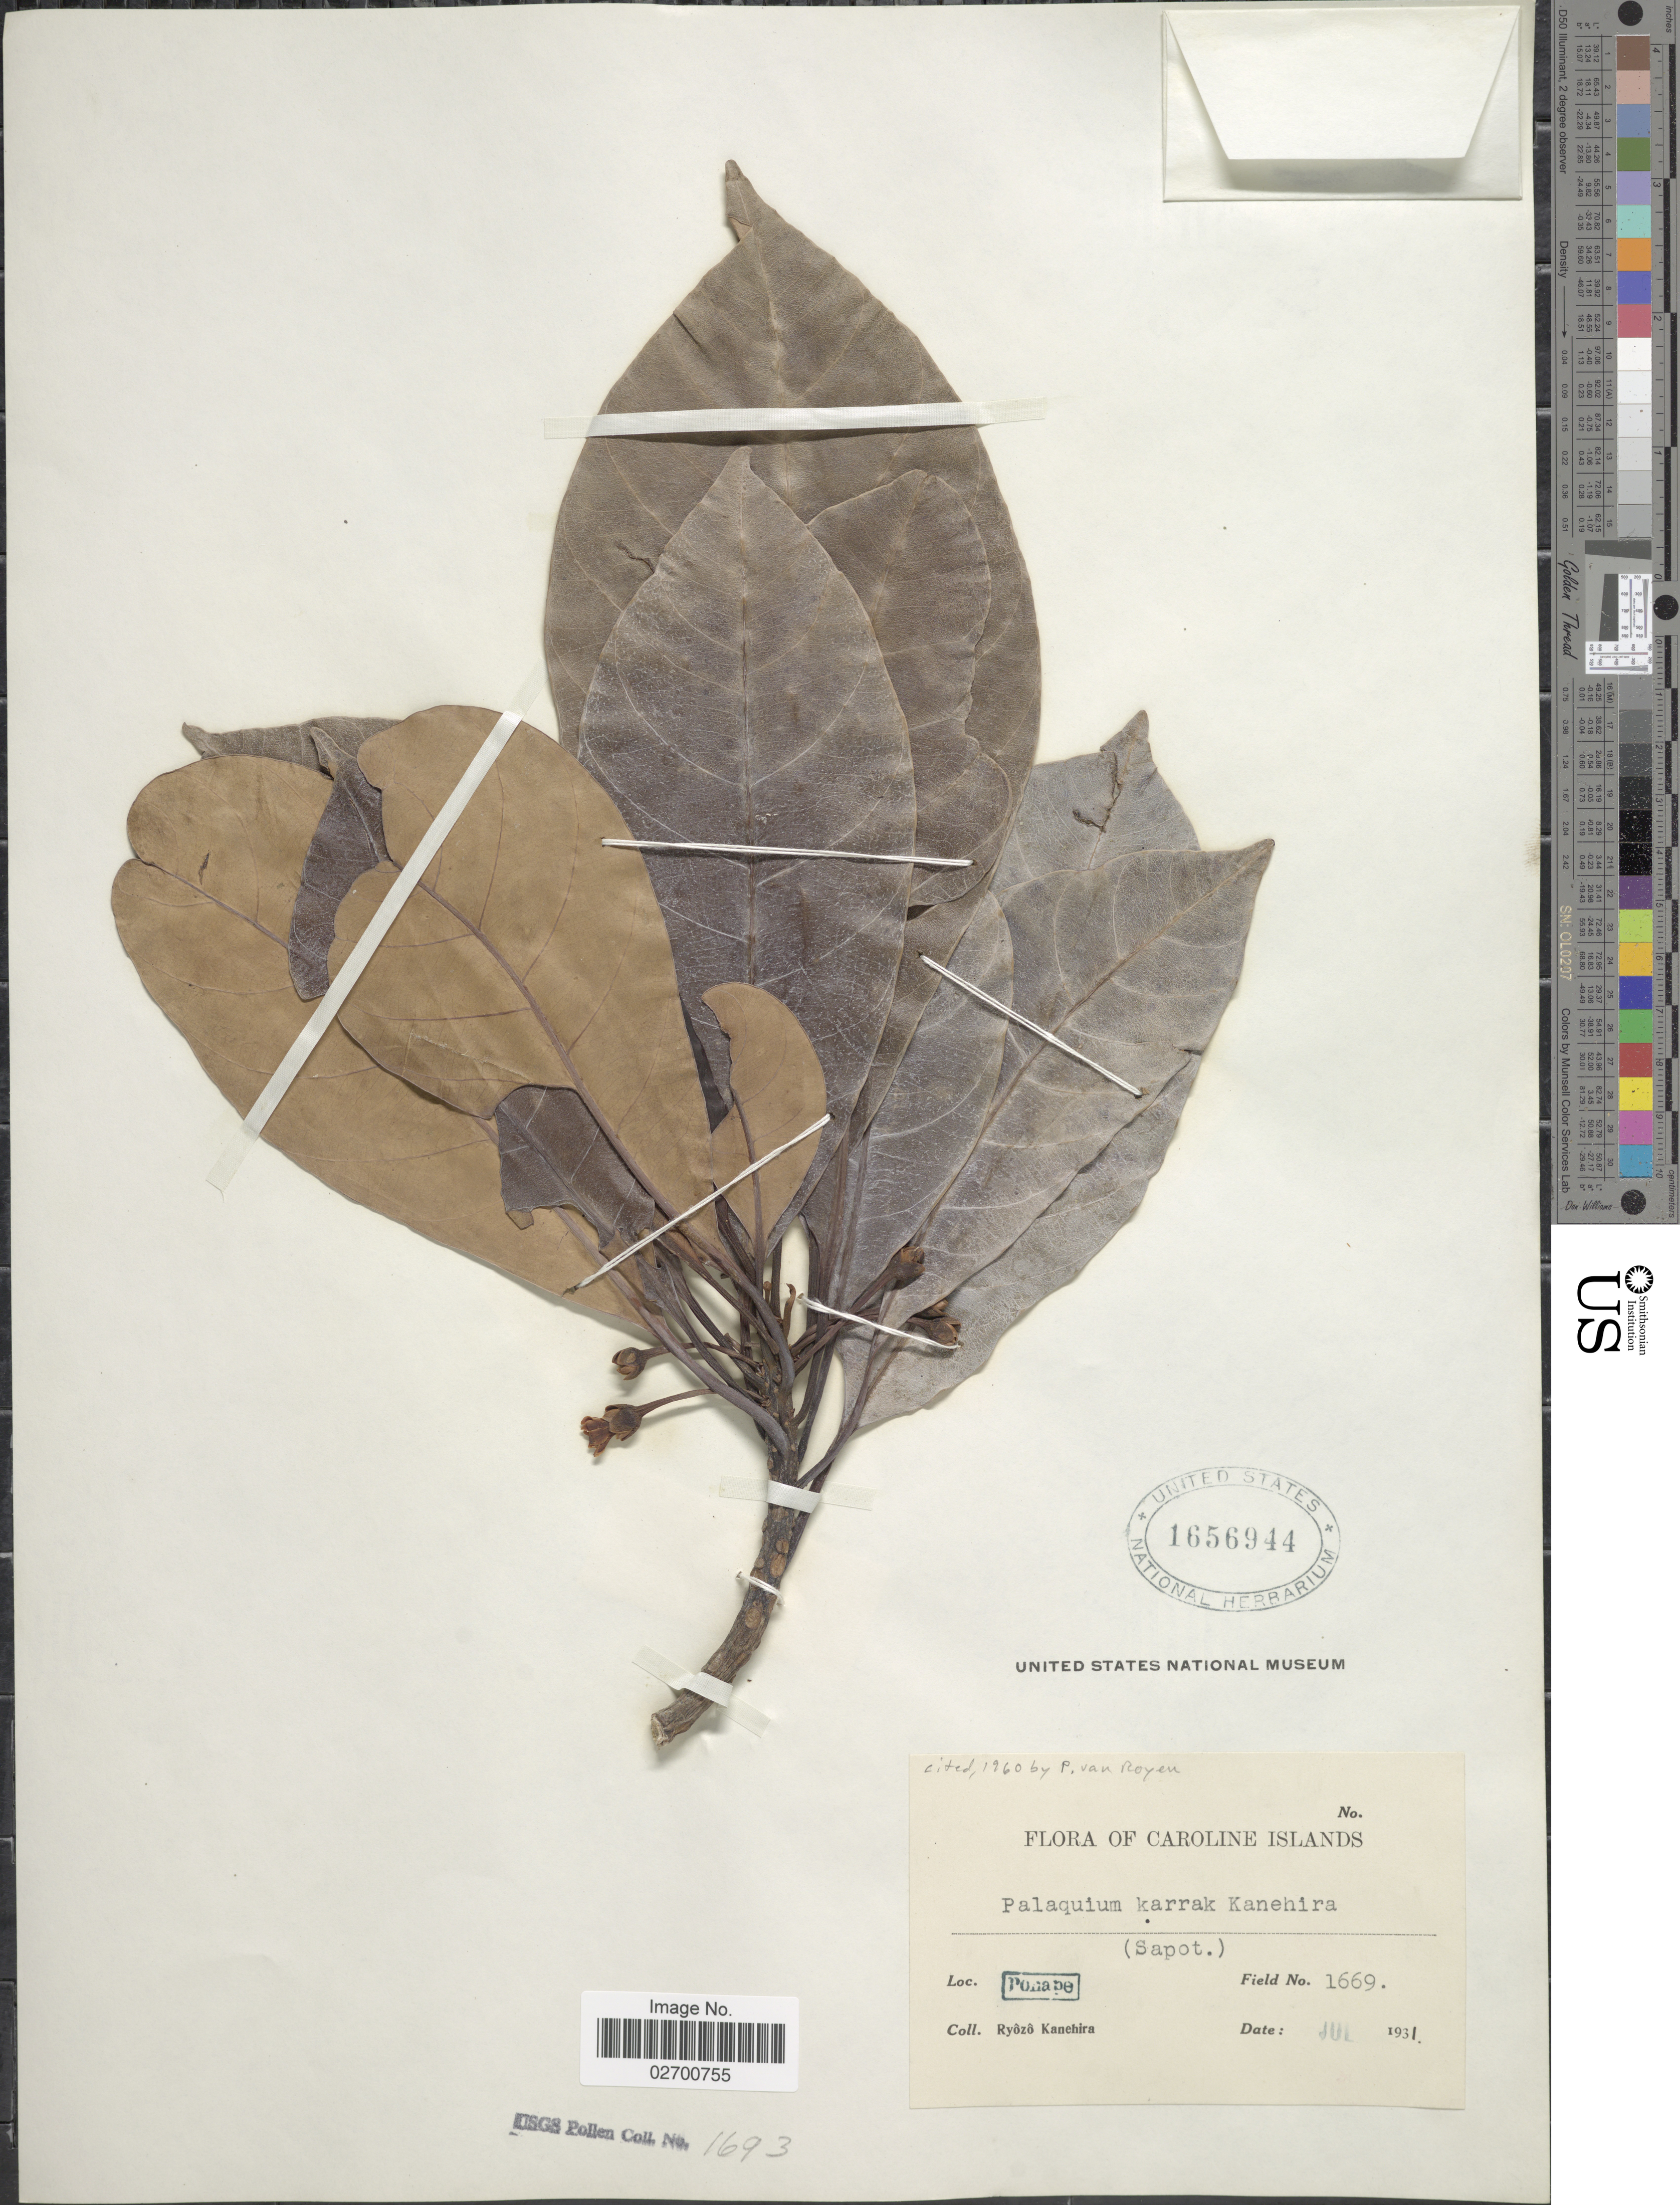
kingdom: Plantae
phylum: Tracheophyta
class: Magnoliopsida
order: Ericales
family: Sapotaceae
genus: Palaquium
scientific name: Palaquium karrak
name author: Kaneh.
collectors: R. Kanehira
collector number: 1669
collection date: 1931-07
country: Micronesia, Federated States of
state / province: Pohnpei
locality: Ponape. Caroline Islands.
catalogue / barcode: US 1656944